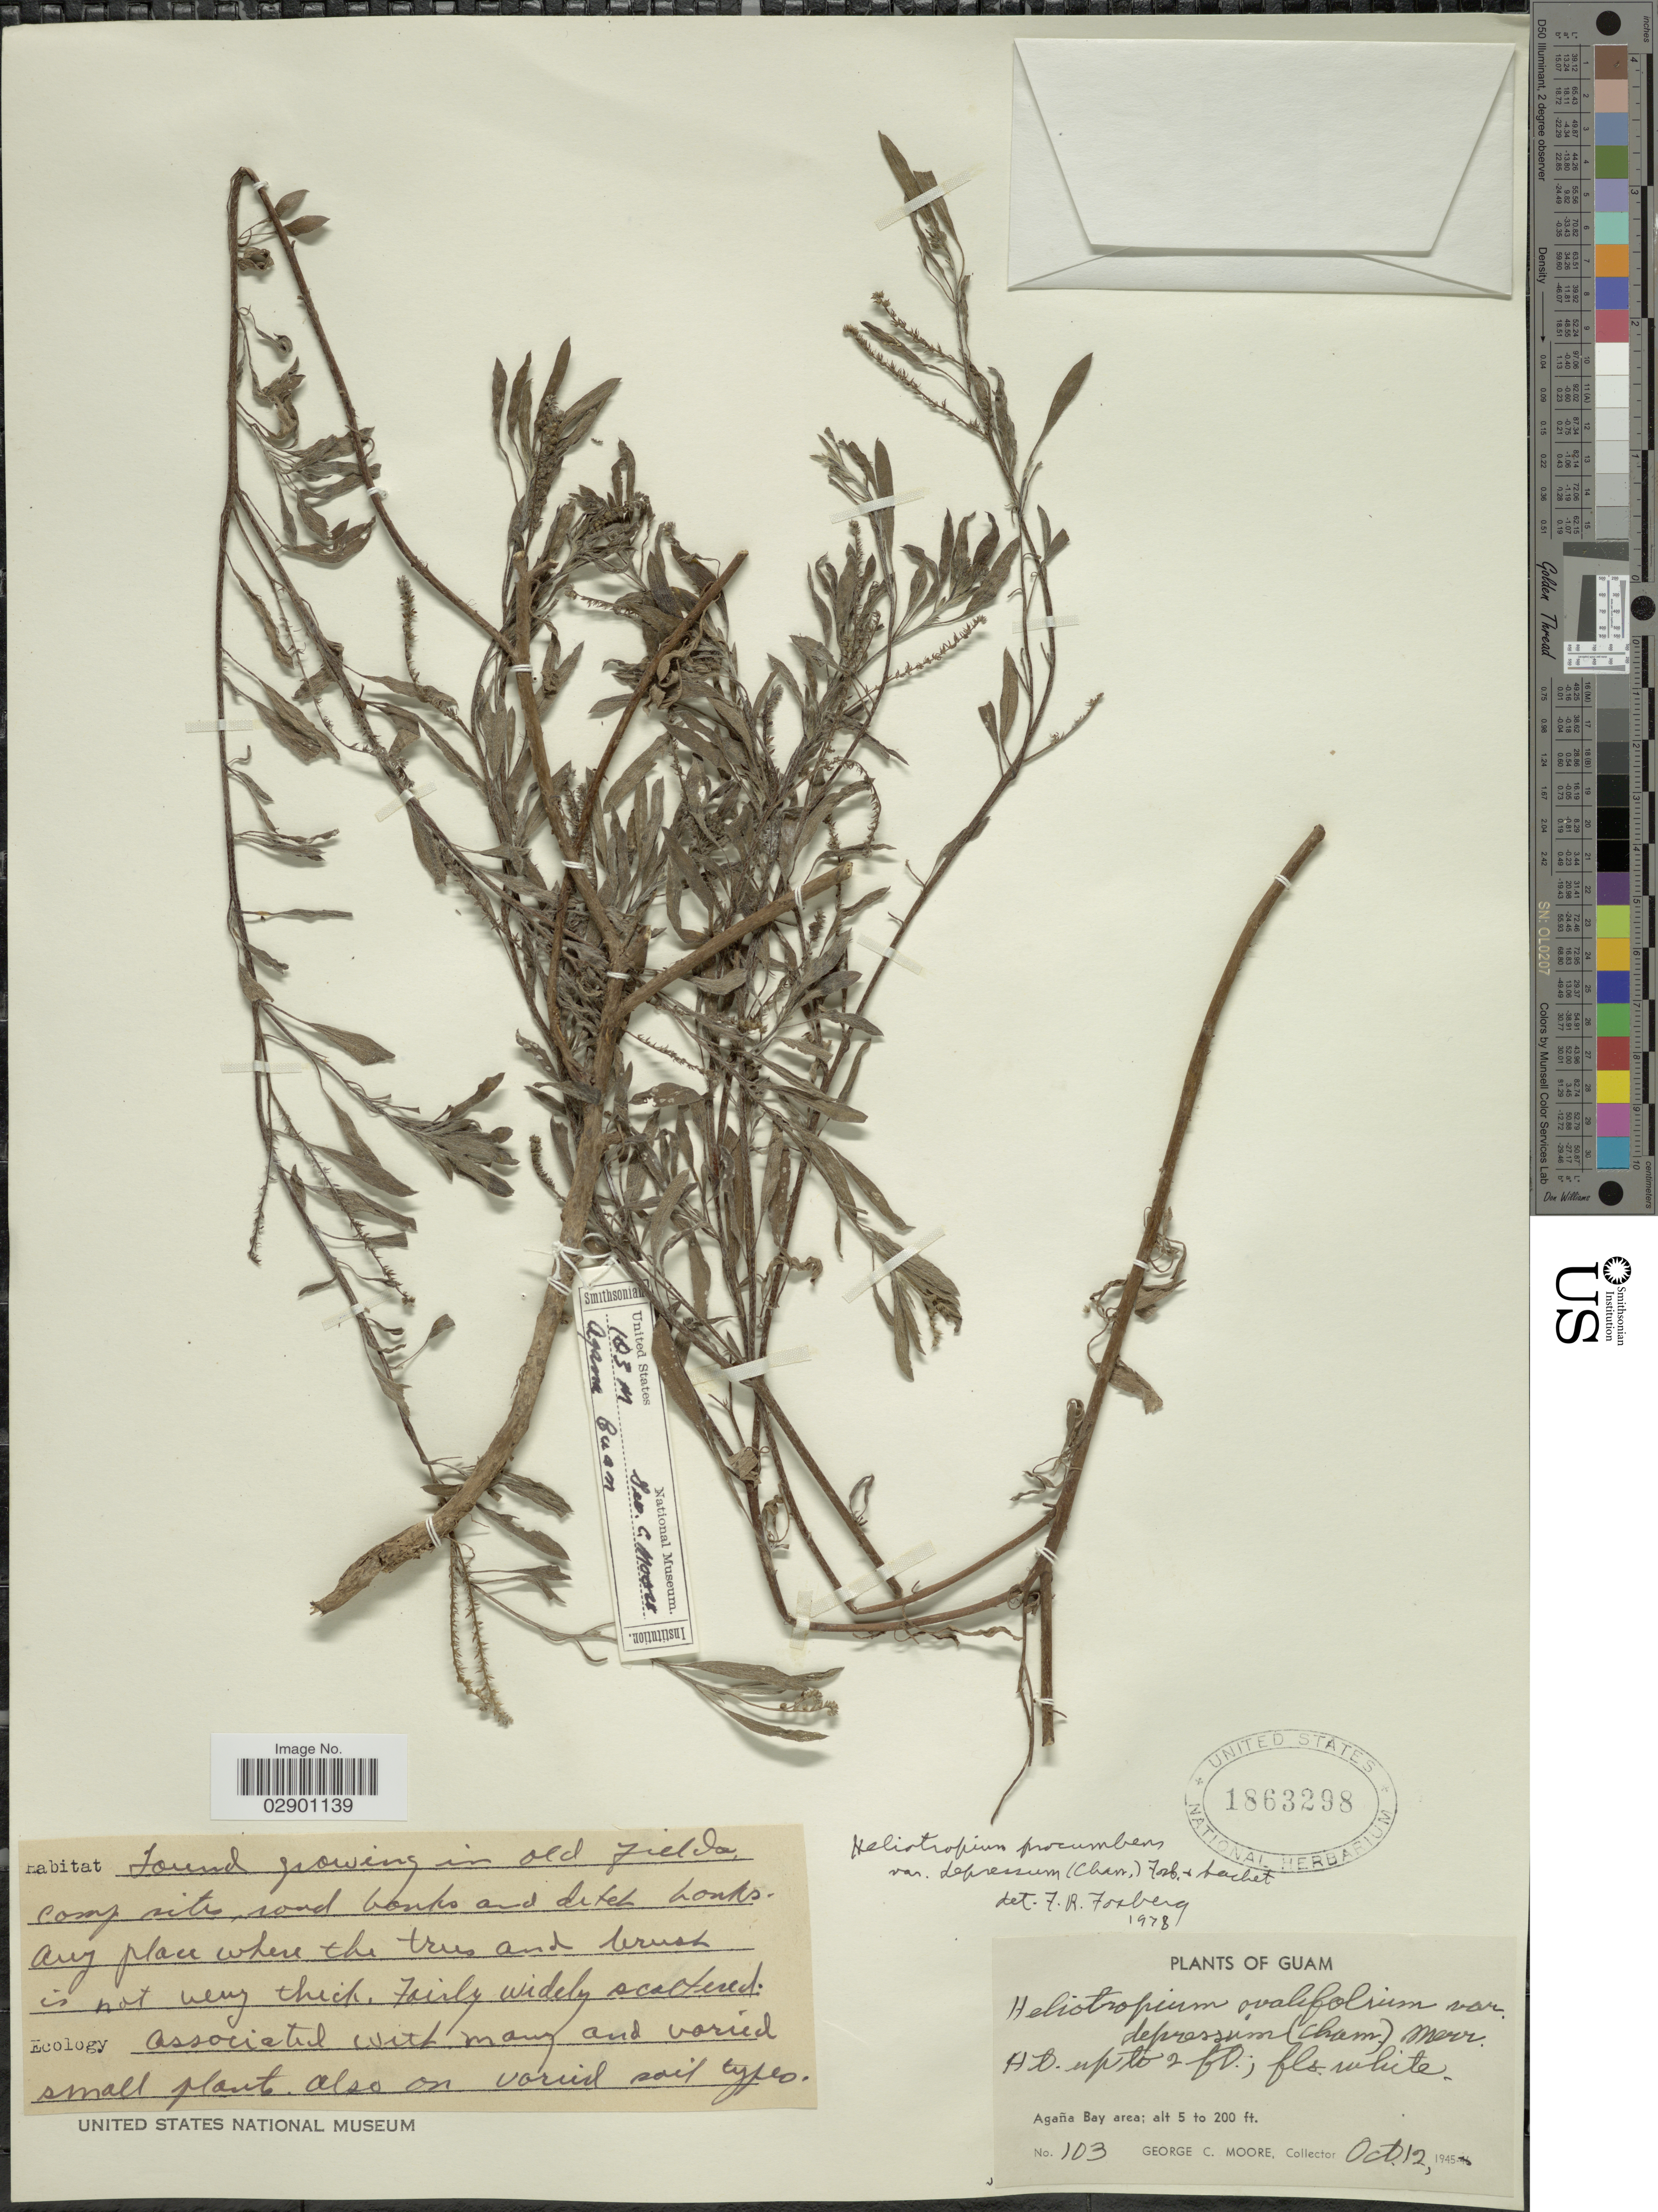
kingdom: Plantae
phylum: Tracheophyta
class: Magnoliopsida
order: Boraginales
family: Heliotropiaceae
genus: Heliotropium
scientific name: Heliotropium procumbens var. depressum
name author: (Cham.) Fosberg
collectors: G. C. Moore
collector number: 103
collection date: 1945-10-12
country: Guam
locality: Agaña Bay area.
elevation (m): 2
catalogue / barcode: US 1863298